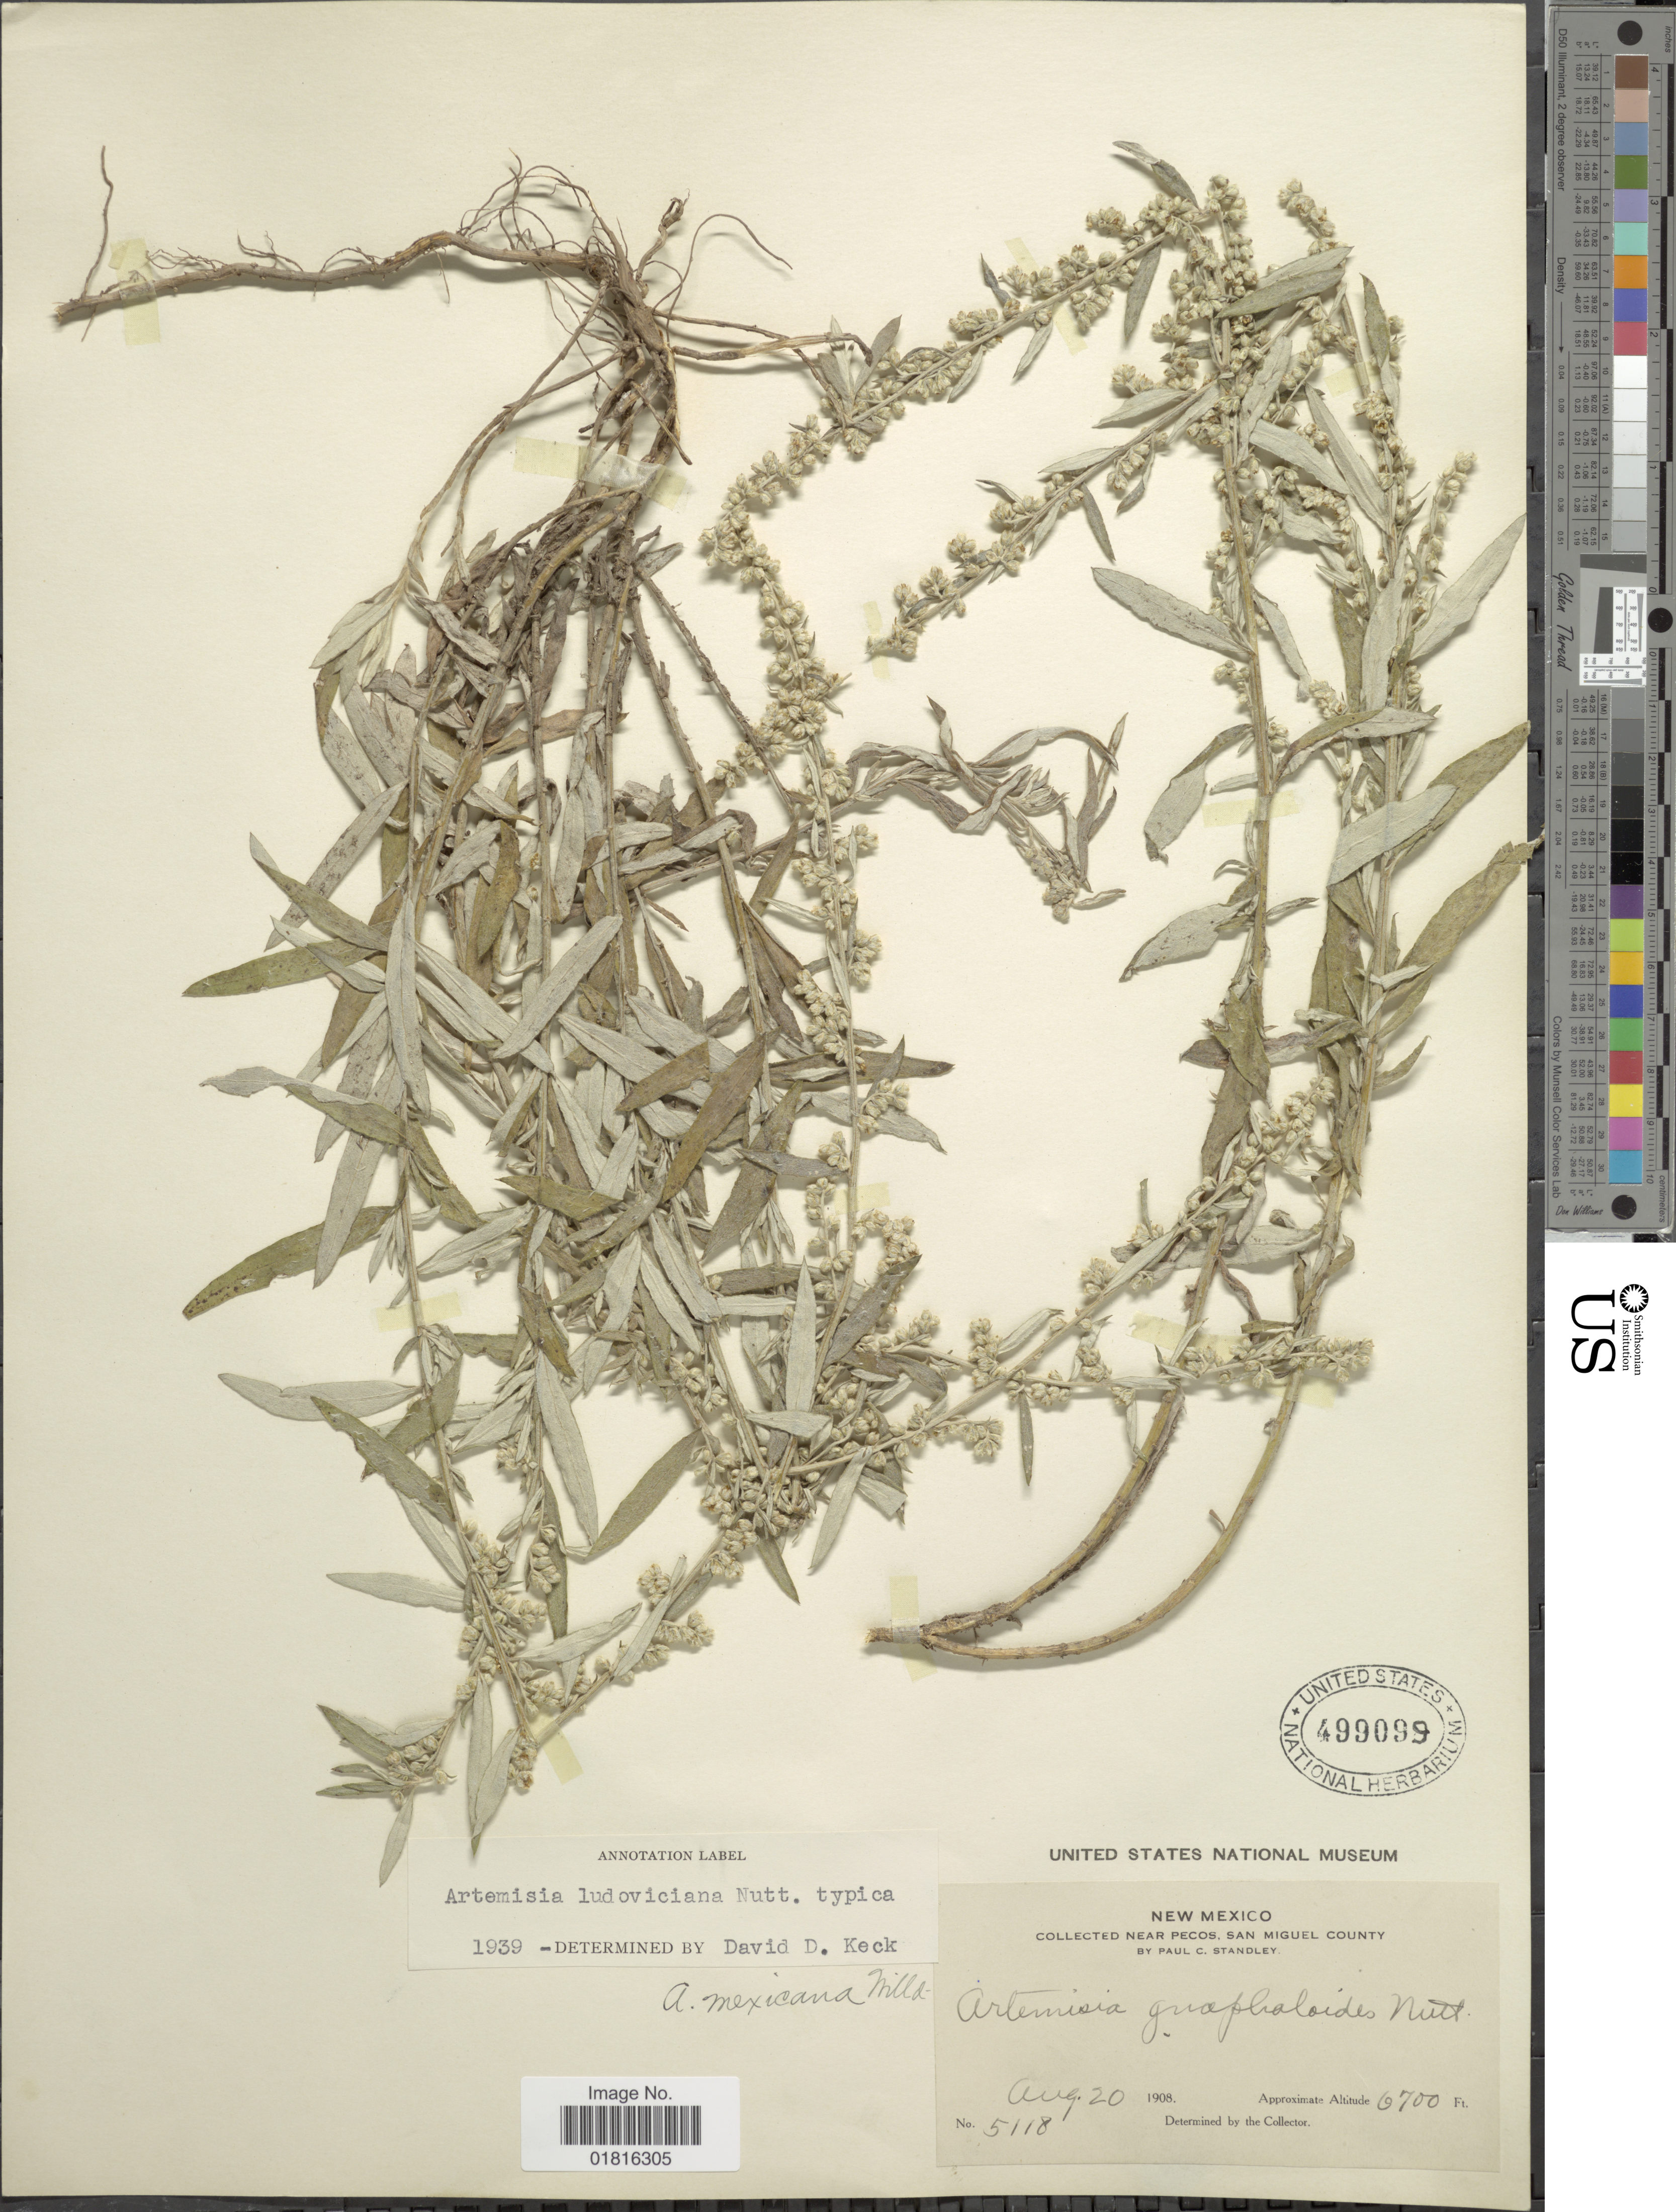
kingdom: Plantae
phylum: Tracheophyta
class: Magnoliopsida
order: Asterales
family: Asteraceae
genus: Artemisia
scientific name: Artemisia ludoviciana subsp. ludoviciana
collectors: P. C. Standley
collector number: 5118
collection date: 1908-08-20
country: United States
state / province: New Mexico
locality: Near Pecos, San Miguel County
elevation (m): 2042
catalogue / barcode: US 499099